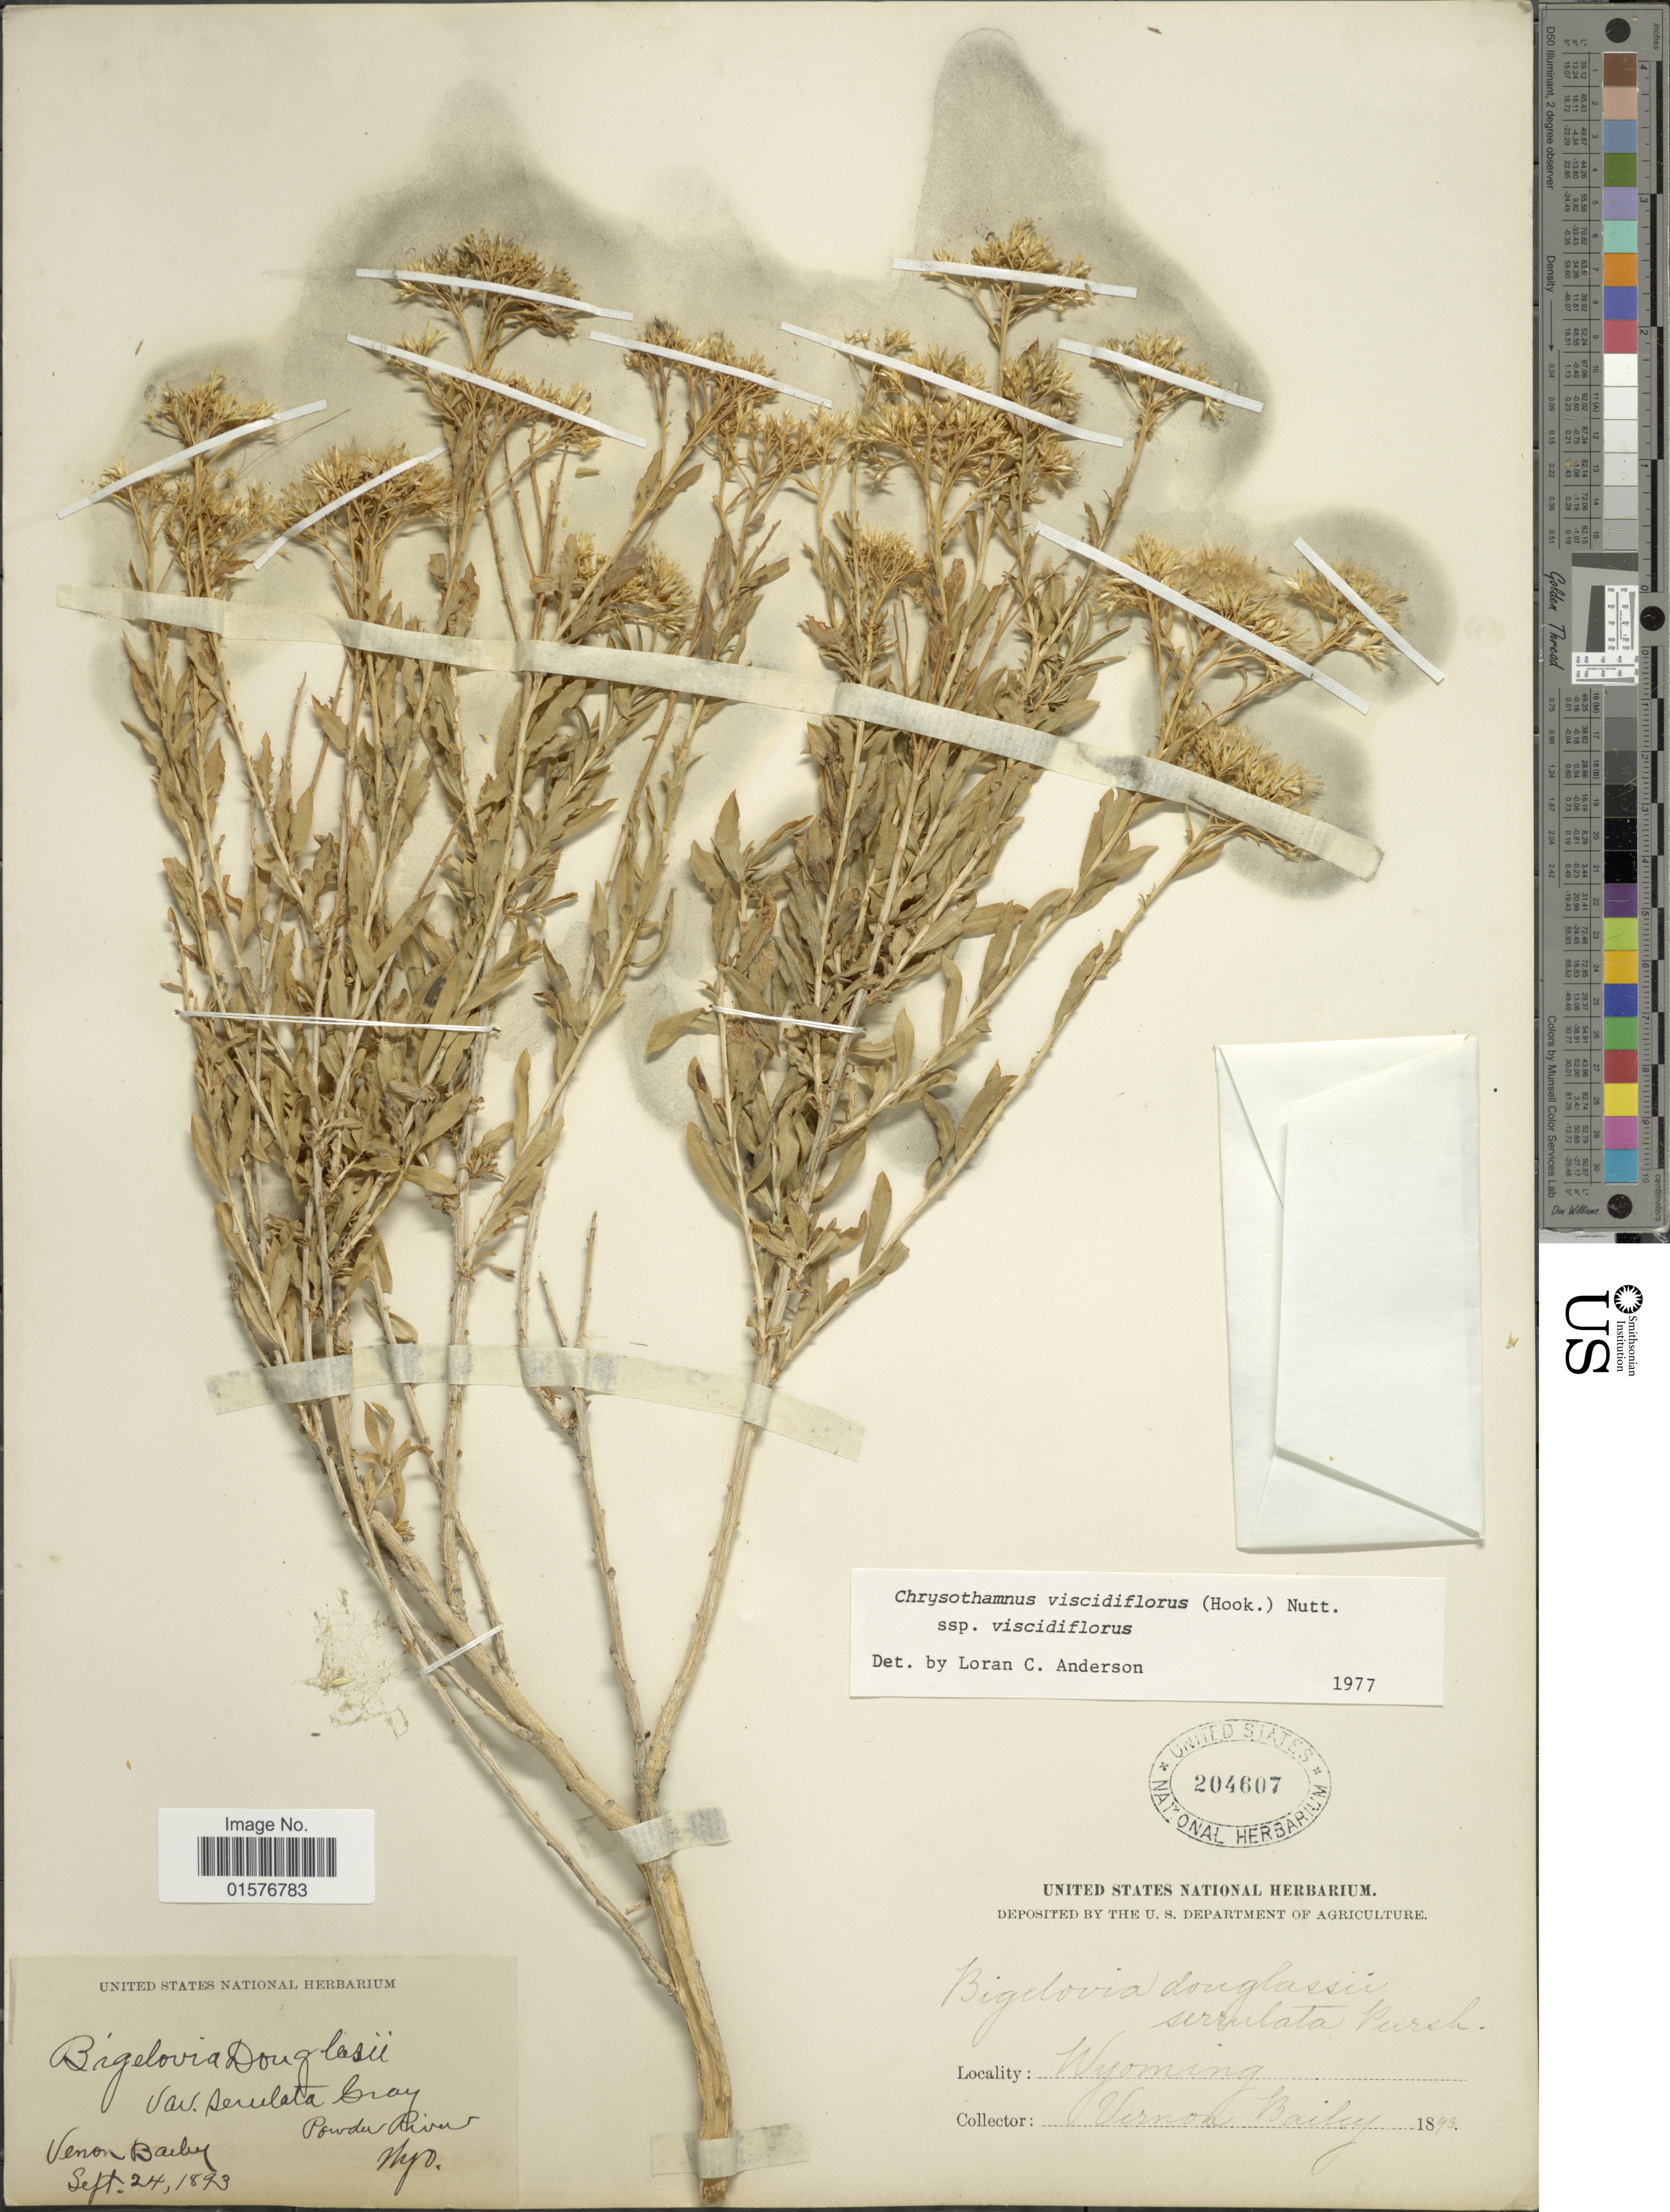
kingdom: Plantae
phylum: Tracheophyta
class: Magnoliopsida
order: Asterales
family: Asteraceae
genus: Chrysothamnus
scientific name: Chrysothamnus viscidiflorus subsp. viscidiflorus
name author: (Hook.) Nutt.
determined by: Urbatsch, Lowell E., Curator (LSU), Louisiana State University (UNITED STATES)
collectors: V. O. Bailey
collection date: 1893-08-24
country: United States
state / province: Wyoming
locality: Powder River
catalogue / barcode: US 204607